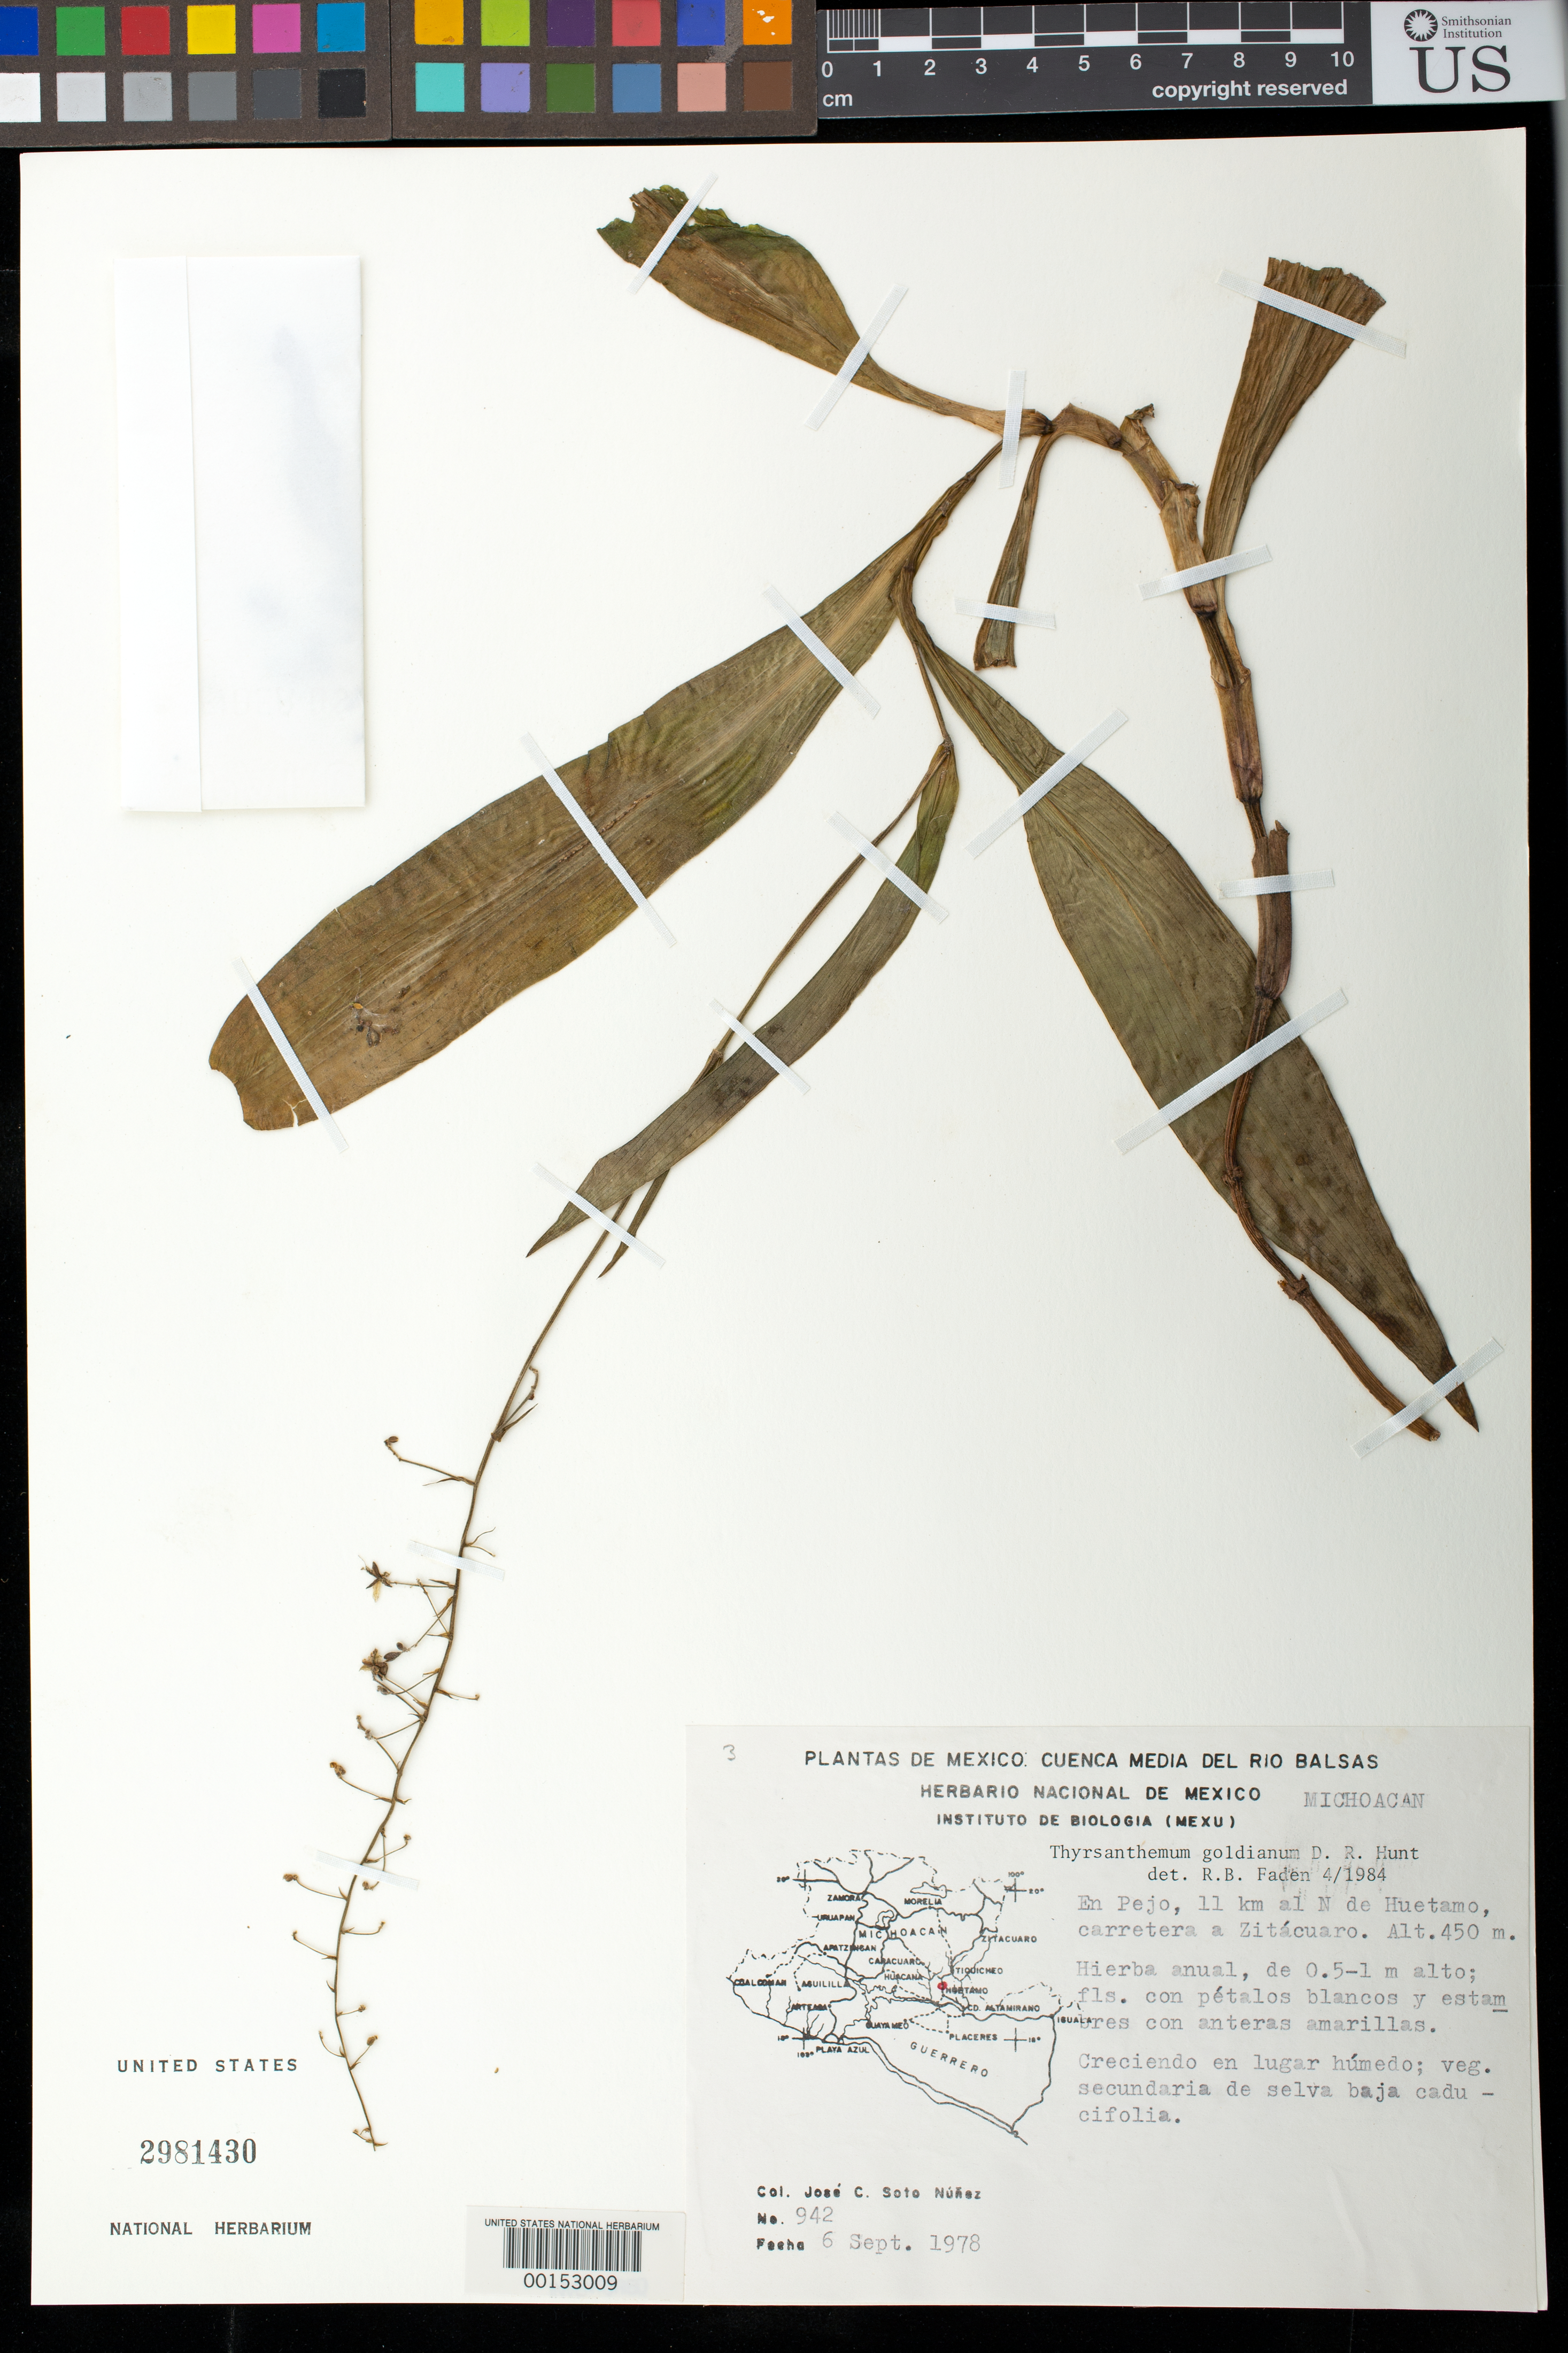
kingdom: Plantae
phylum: Tracheophyta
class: Liliopsida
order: Commelinales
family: Commelinaceae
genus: Thyrsanthemum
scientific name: Thyrsanthemum goldianum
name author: D.R. Hunt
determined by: Faden, Robert B., (US), Smithsonian Institution - National Museum of Natural History (UNITED STATES)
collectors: J. C. Soto Núñez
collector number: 942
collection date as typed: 06 Sep 1978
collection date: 1978-09-06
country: Mexico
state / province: Michoacán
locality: Pejo, N of Huetamo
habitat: Moist secondary forest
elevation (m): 450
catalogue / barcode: US 2981430